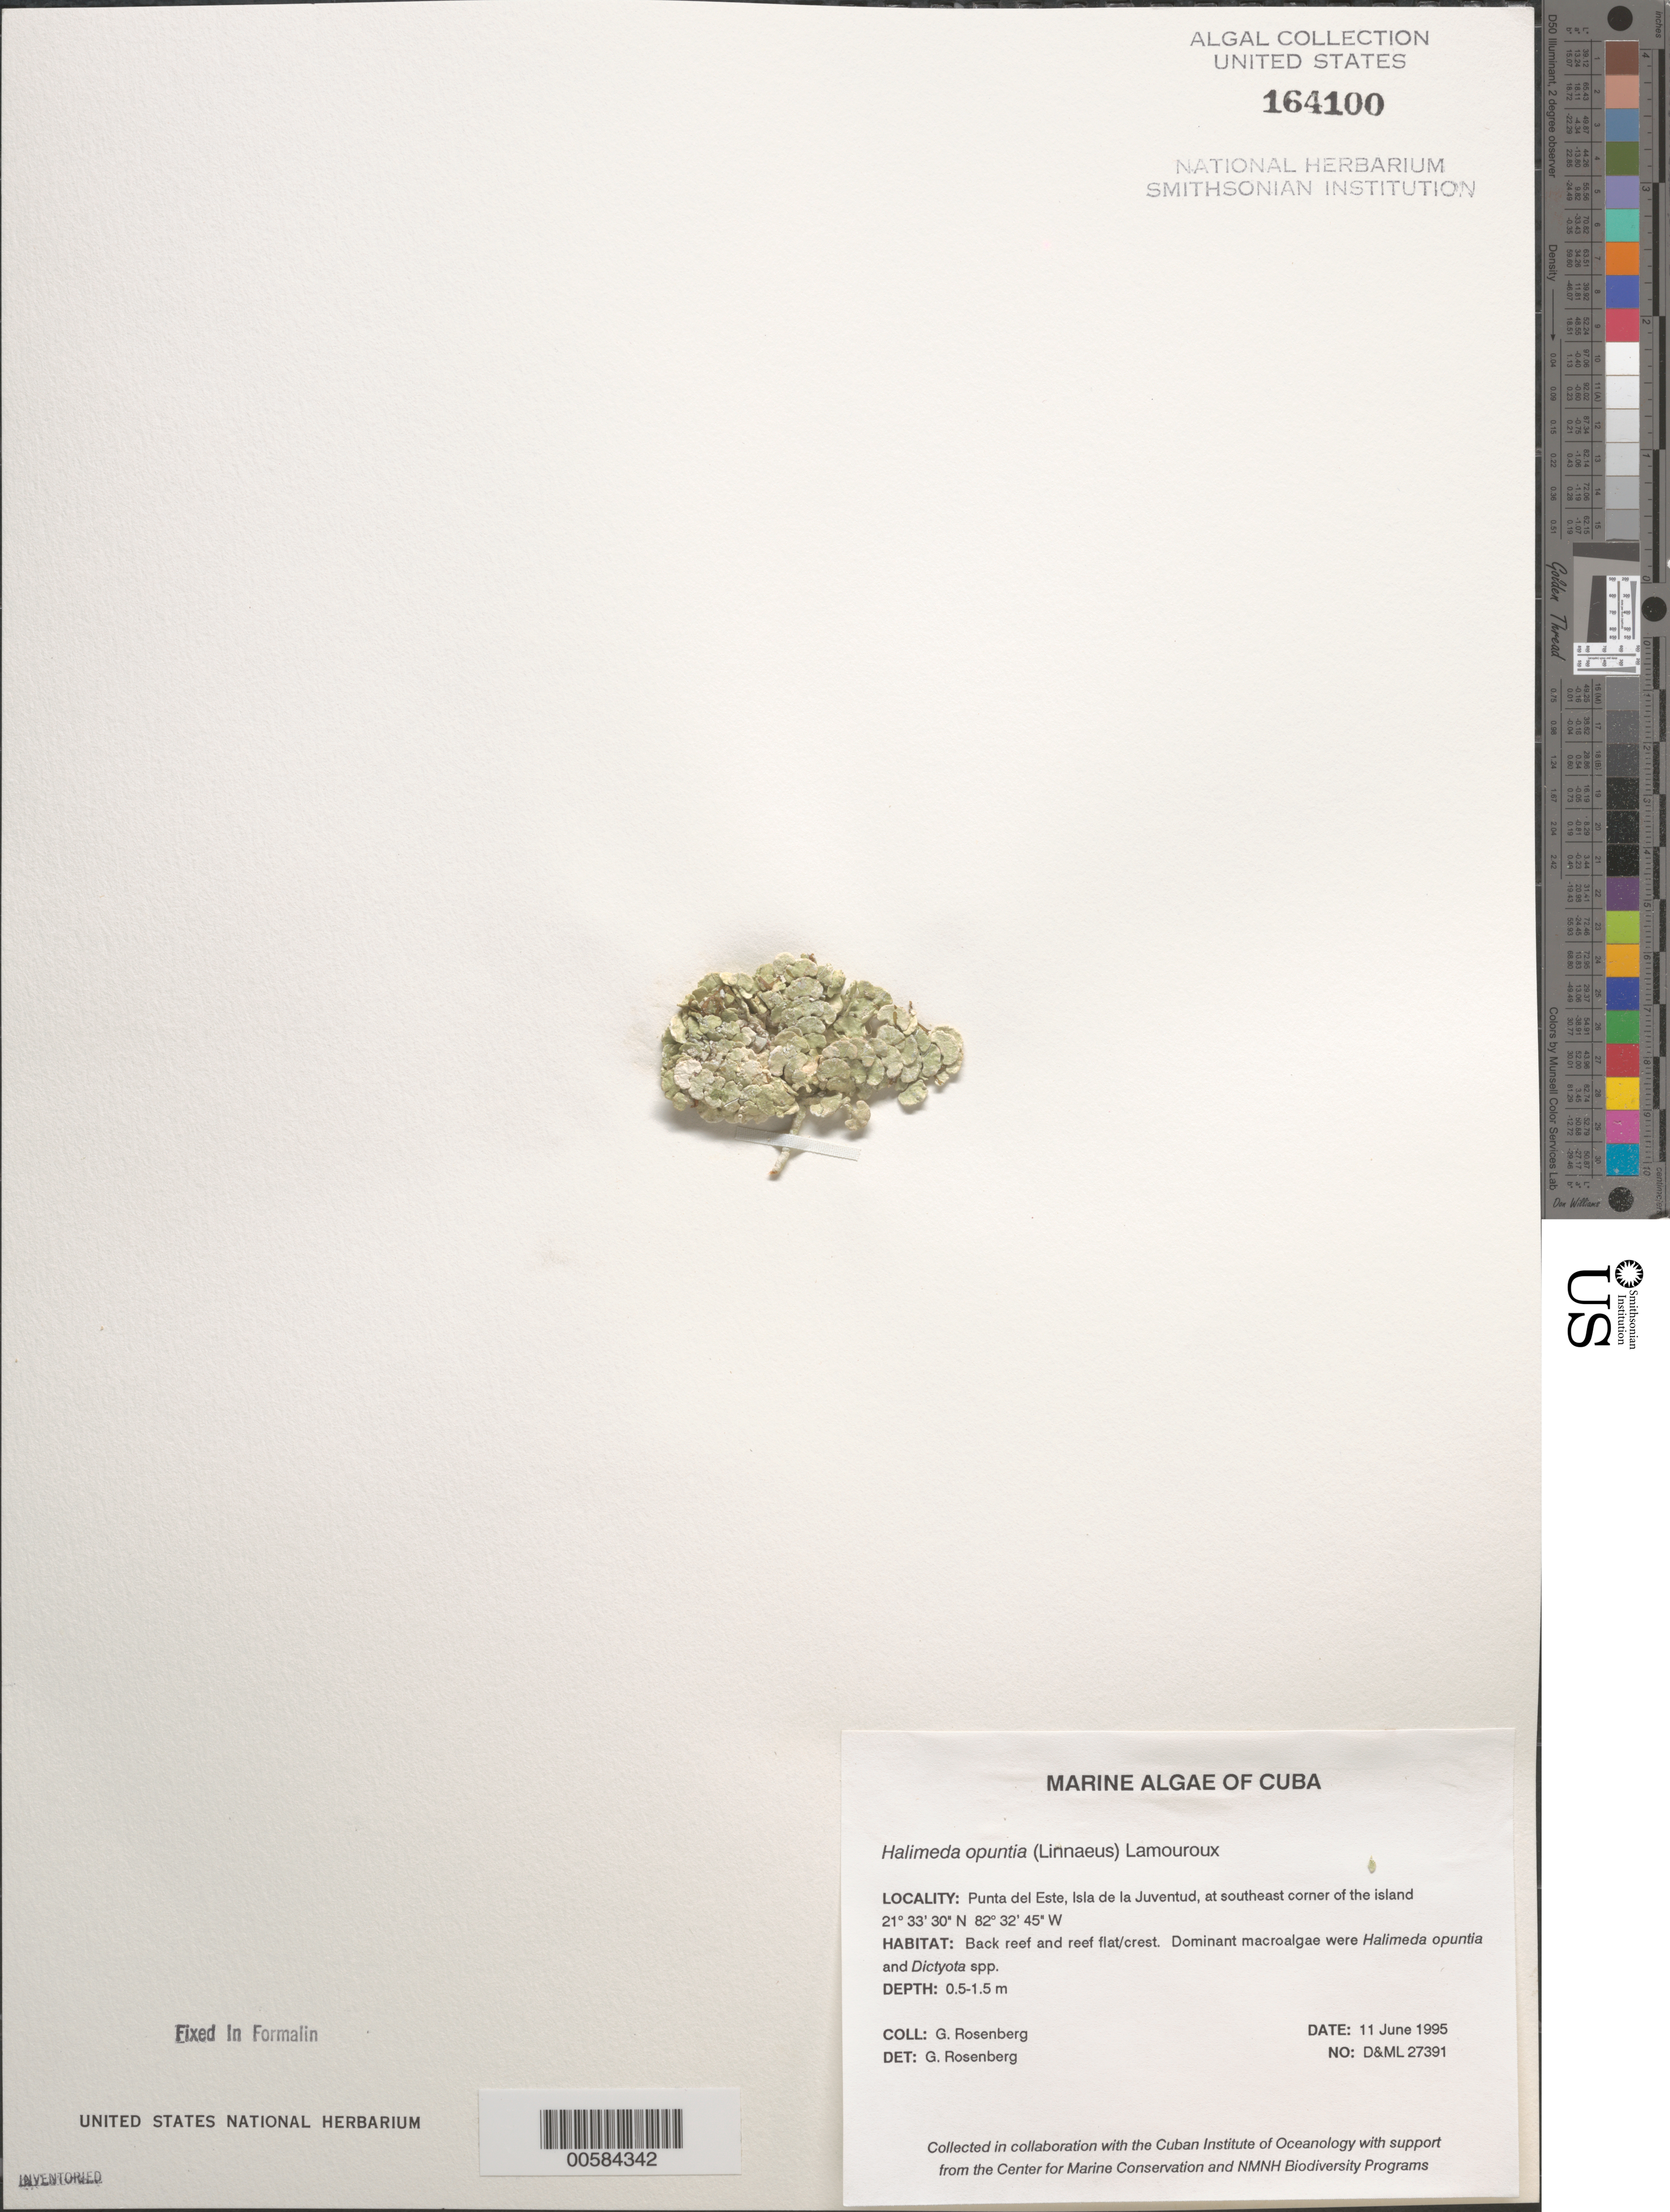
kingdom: Plantae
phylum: Chlorophyta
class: Ulvophyceae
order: Bryopsidales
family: Halimedaceae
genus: Halimeda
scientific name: Halimeda opuntia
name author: (L.) J.V.Lamouroux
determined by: Rosenberg, G.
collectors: G. Rosenberg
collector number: D&ML 27391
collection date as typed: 11 Jun 1995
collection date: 1995-06-11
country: Cuba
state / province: Isla de La Juventud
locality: Punta del este, isla de la juventud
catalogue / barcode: US 164100